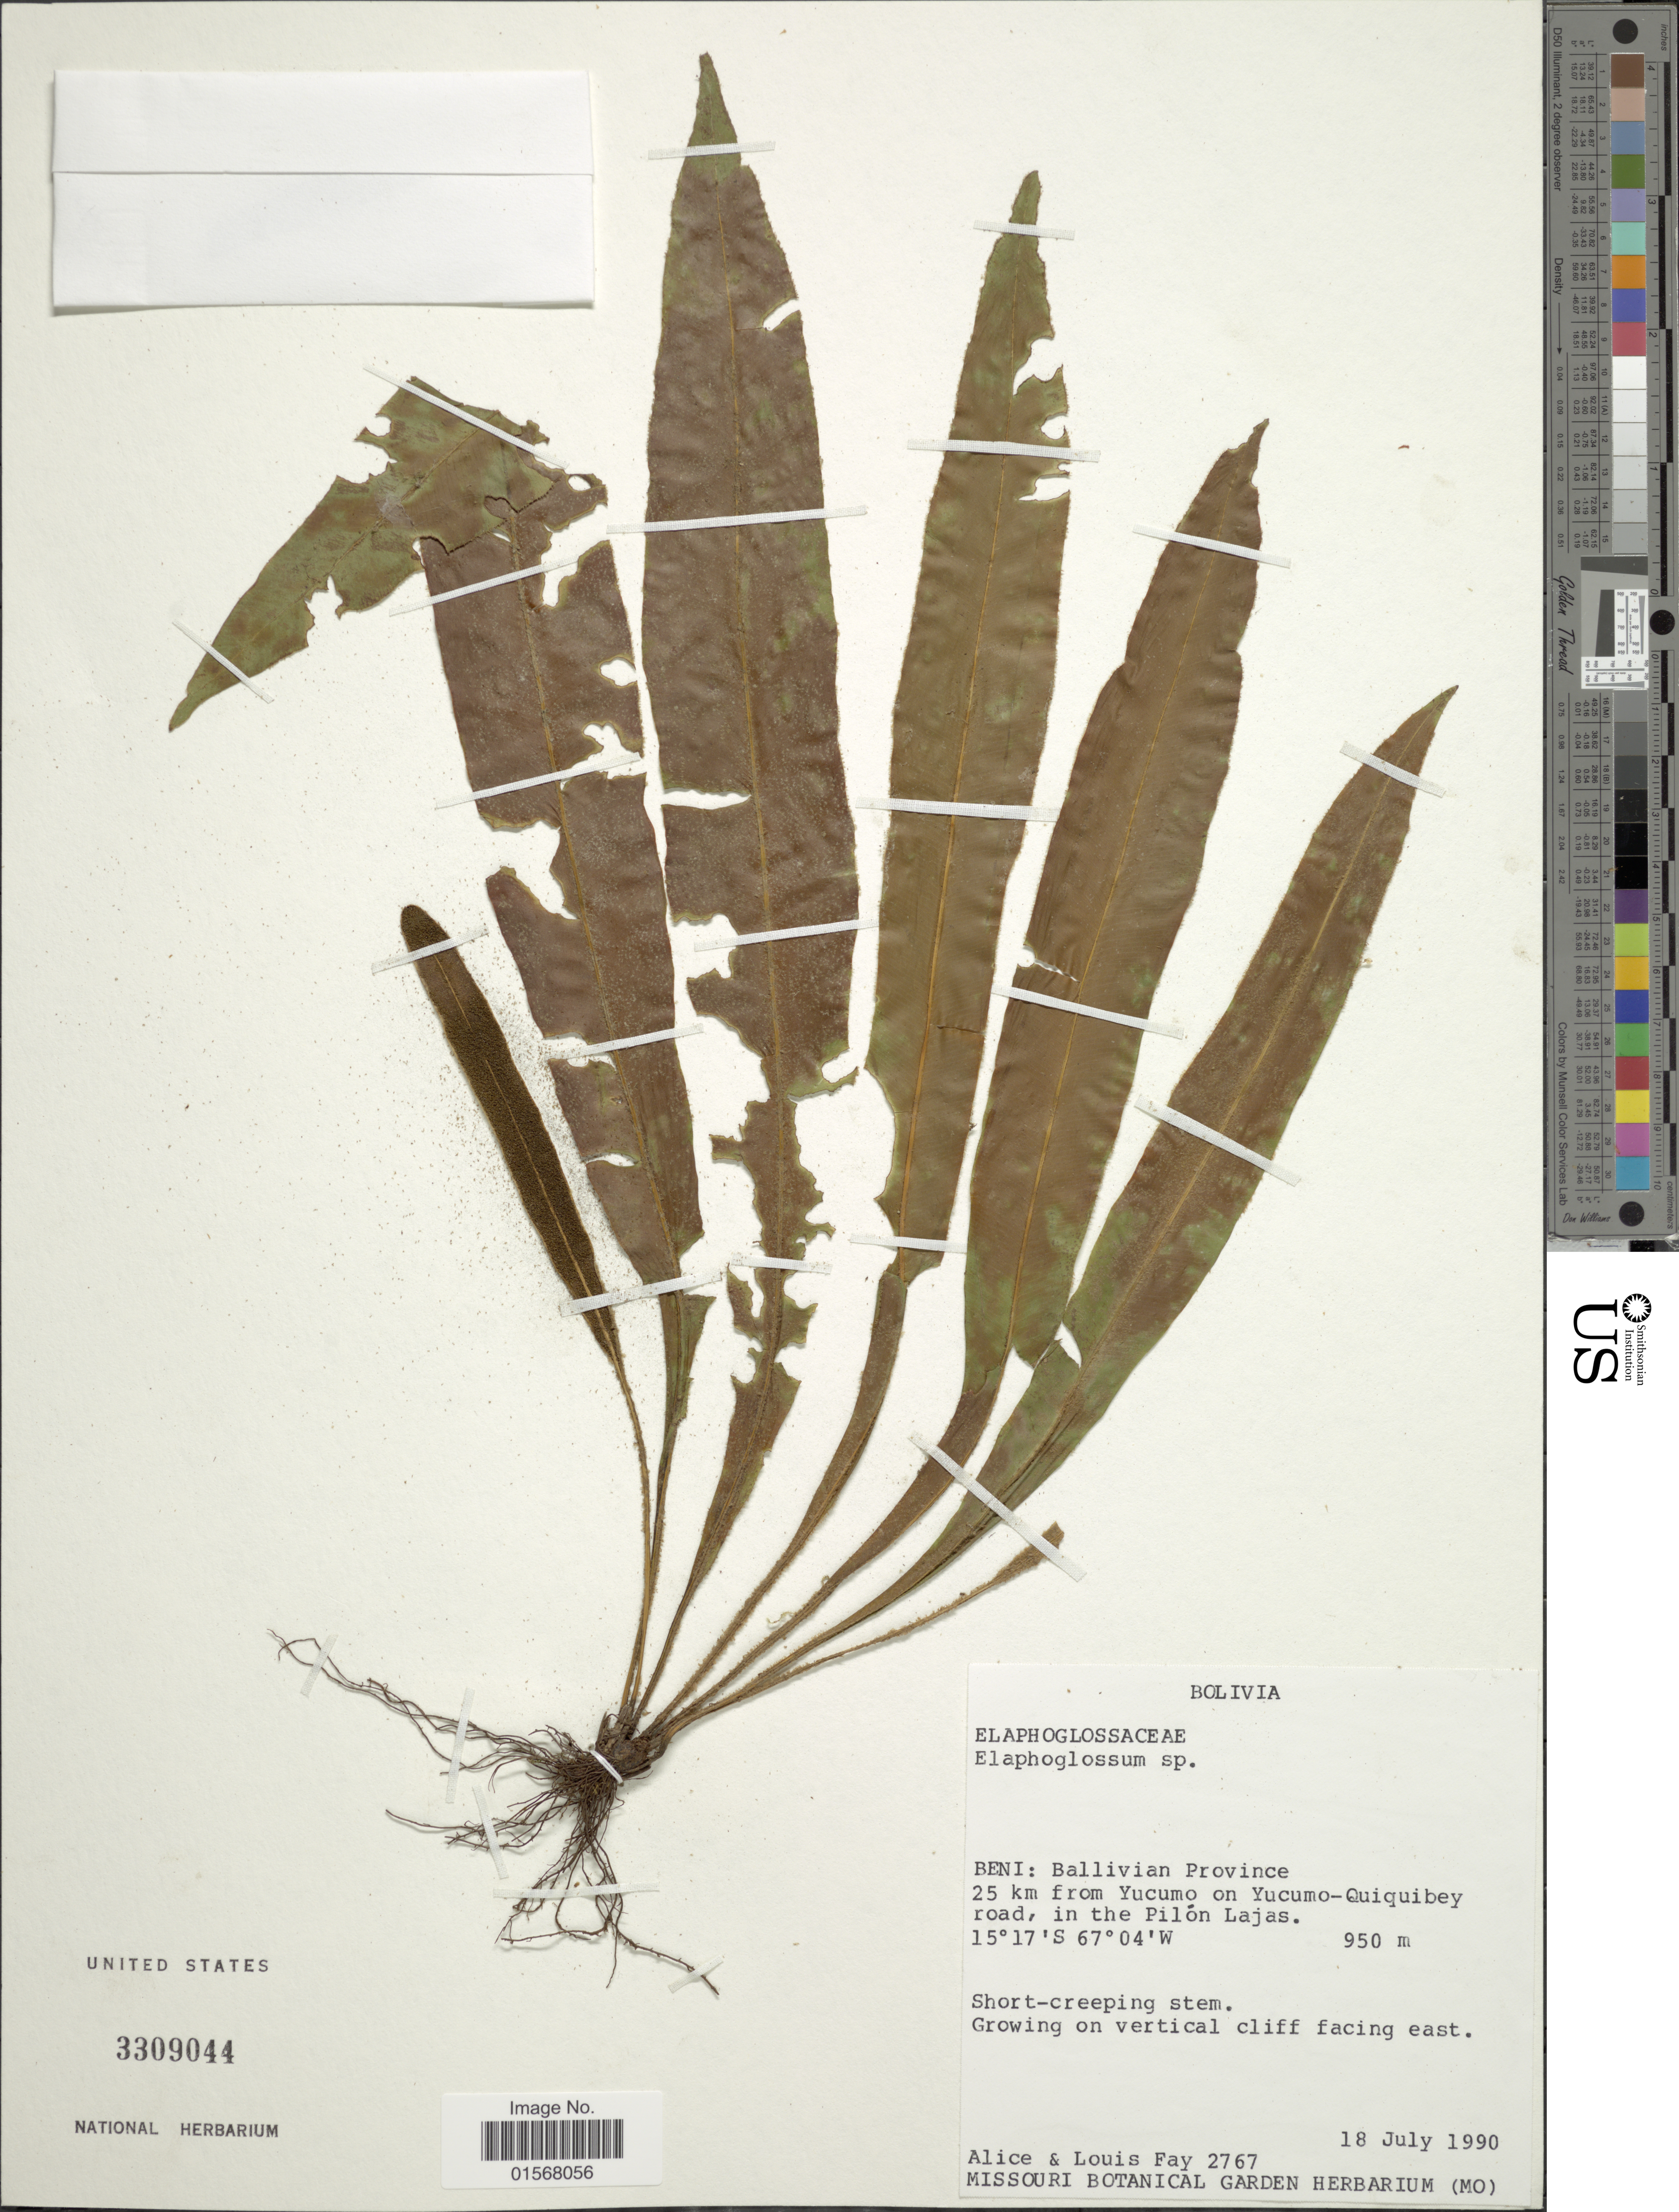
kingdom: Plantae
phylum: Tracheophyta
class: Polypodiopsida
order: Polypodiales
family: Dryopteridaceae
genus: Elaphoglossum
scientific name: Elaphoglossum litanum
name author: (Sodiro) C. Chr.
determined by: Matos, F. B.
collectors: A. Fay & L. Fay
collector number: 2767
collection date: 1990-07-18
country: Bolivia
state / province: Beni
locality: Beni: Ballivian Province, 25 km from Yucumo on Yucumo-quiquibey road, in the Pilon Lajas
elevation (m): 950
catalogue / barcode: US 3309044